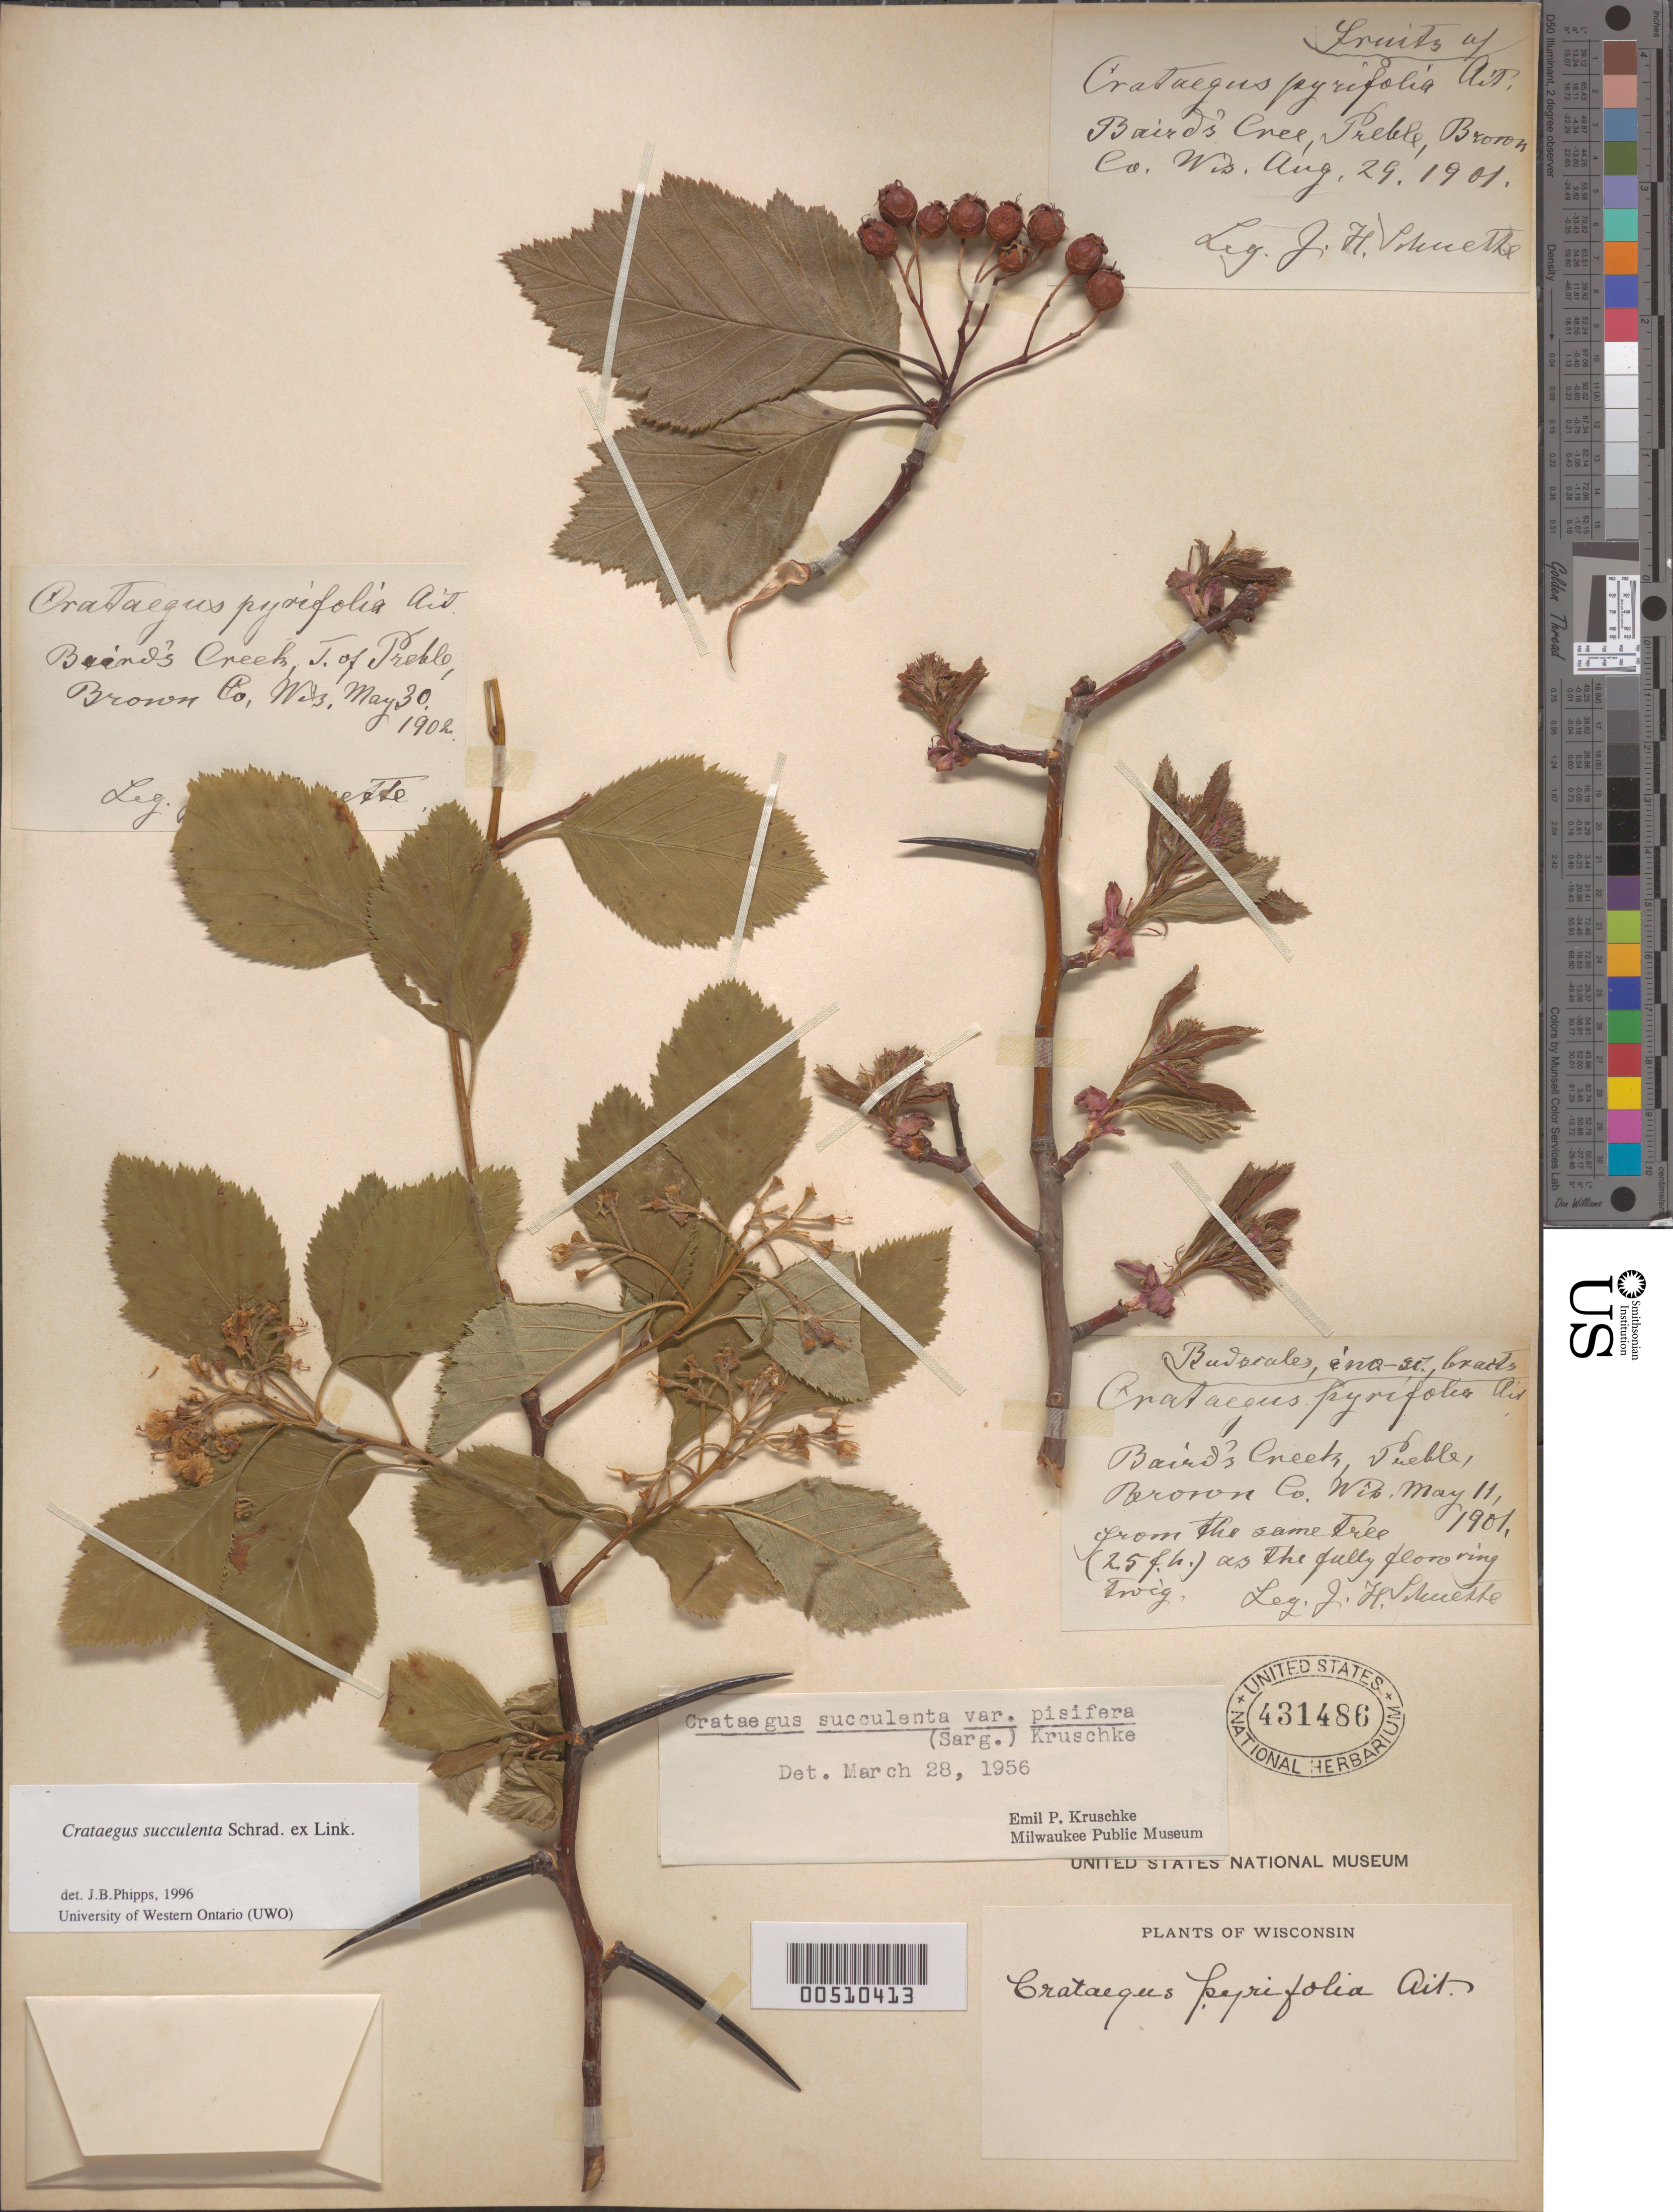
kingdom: Plantae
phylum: Tracheophyta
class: Magnoliopsida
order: Rosales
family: Rosaceae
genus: Crataegus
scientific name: Crataegus succulenta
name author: Schrad. ex Link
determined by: Phipps, James B., (UWO), University of Western Ontario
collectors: J. H. Schuette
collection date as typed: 20 May 1902 and 29 Aug 1901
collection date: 1901-08-29,1902-05-20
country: United States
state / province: Wisconsin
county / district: Brown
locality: Baird's Creek, Preble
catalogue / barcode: US 431486